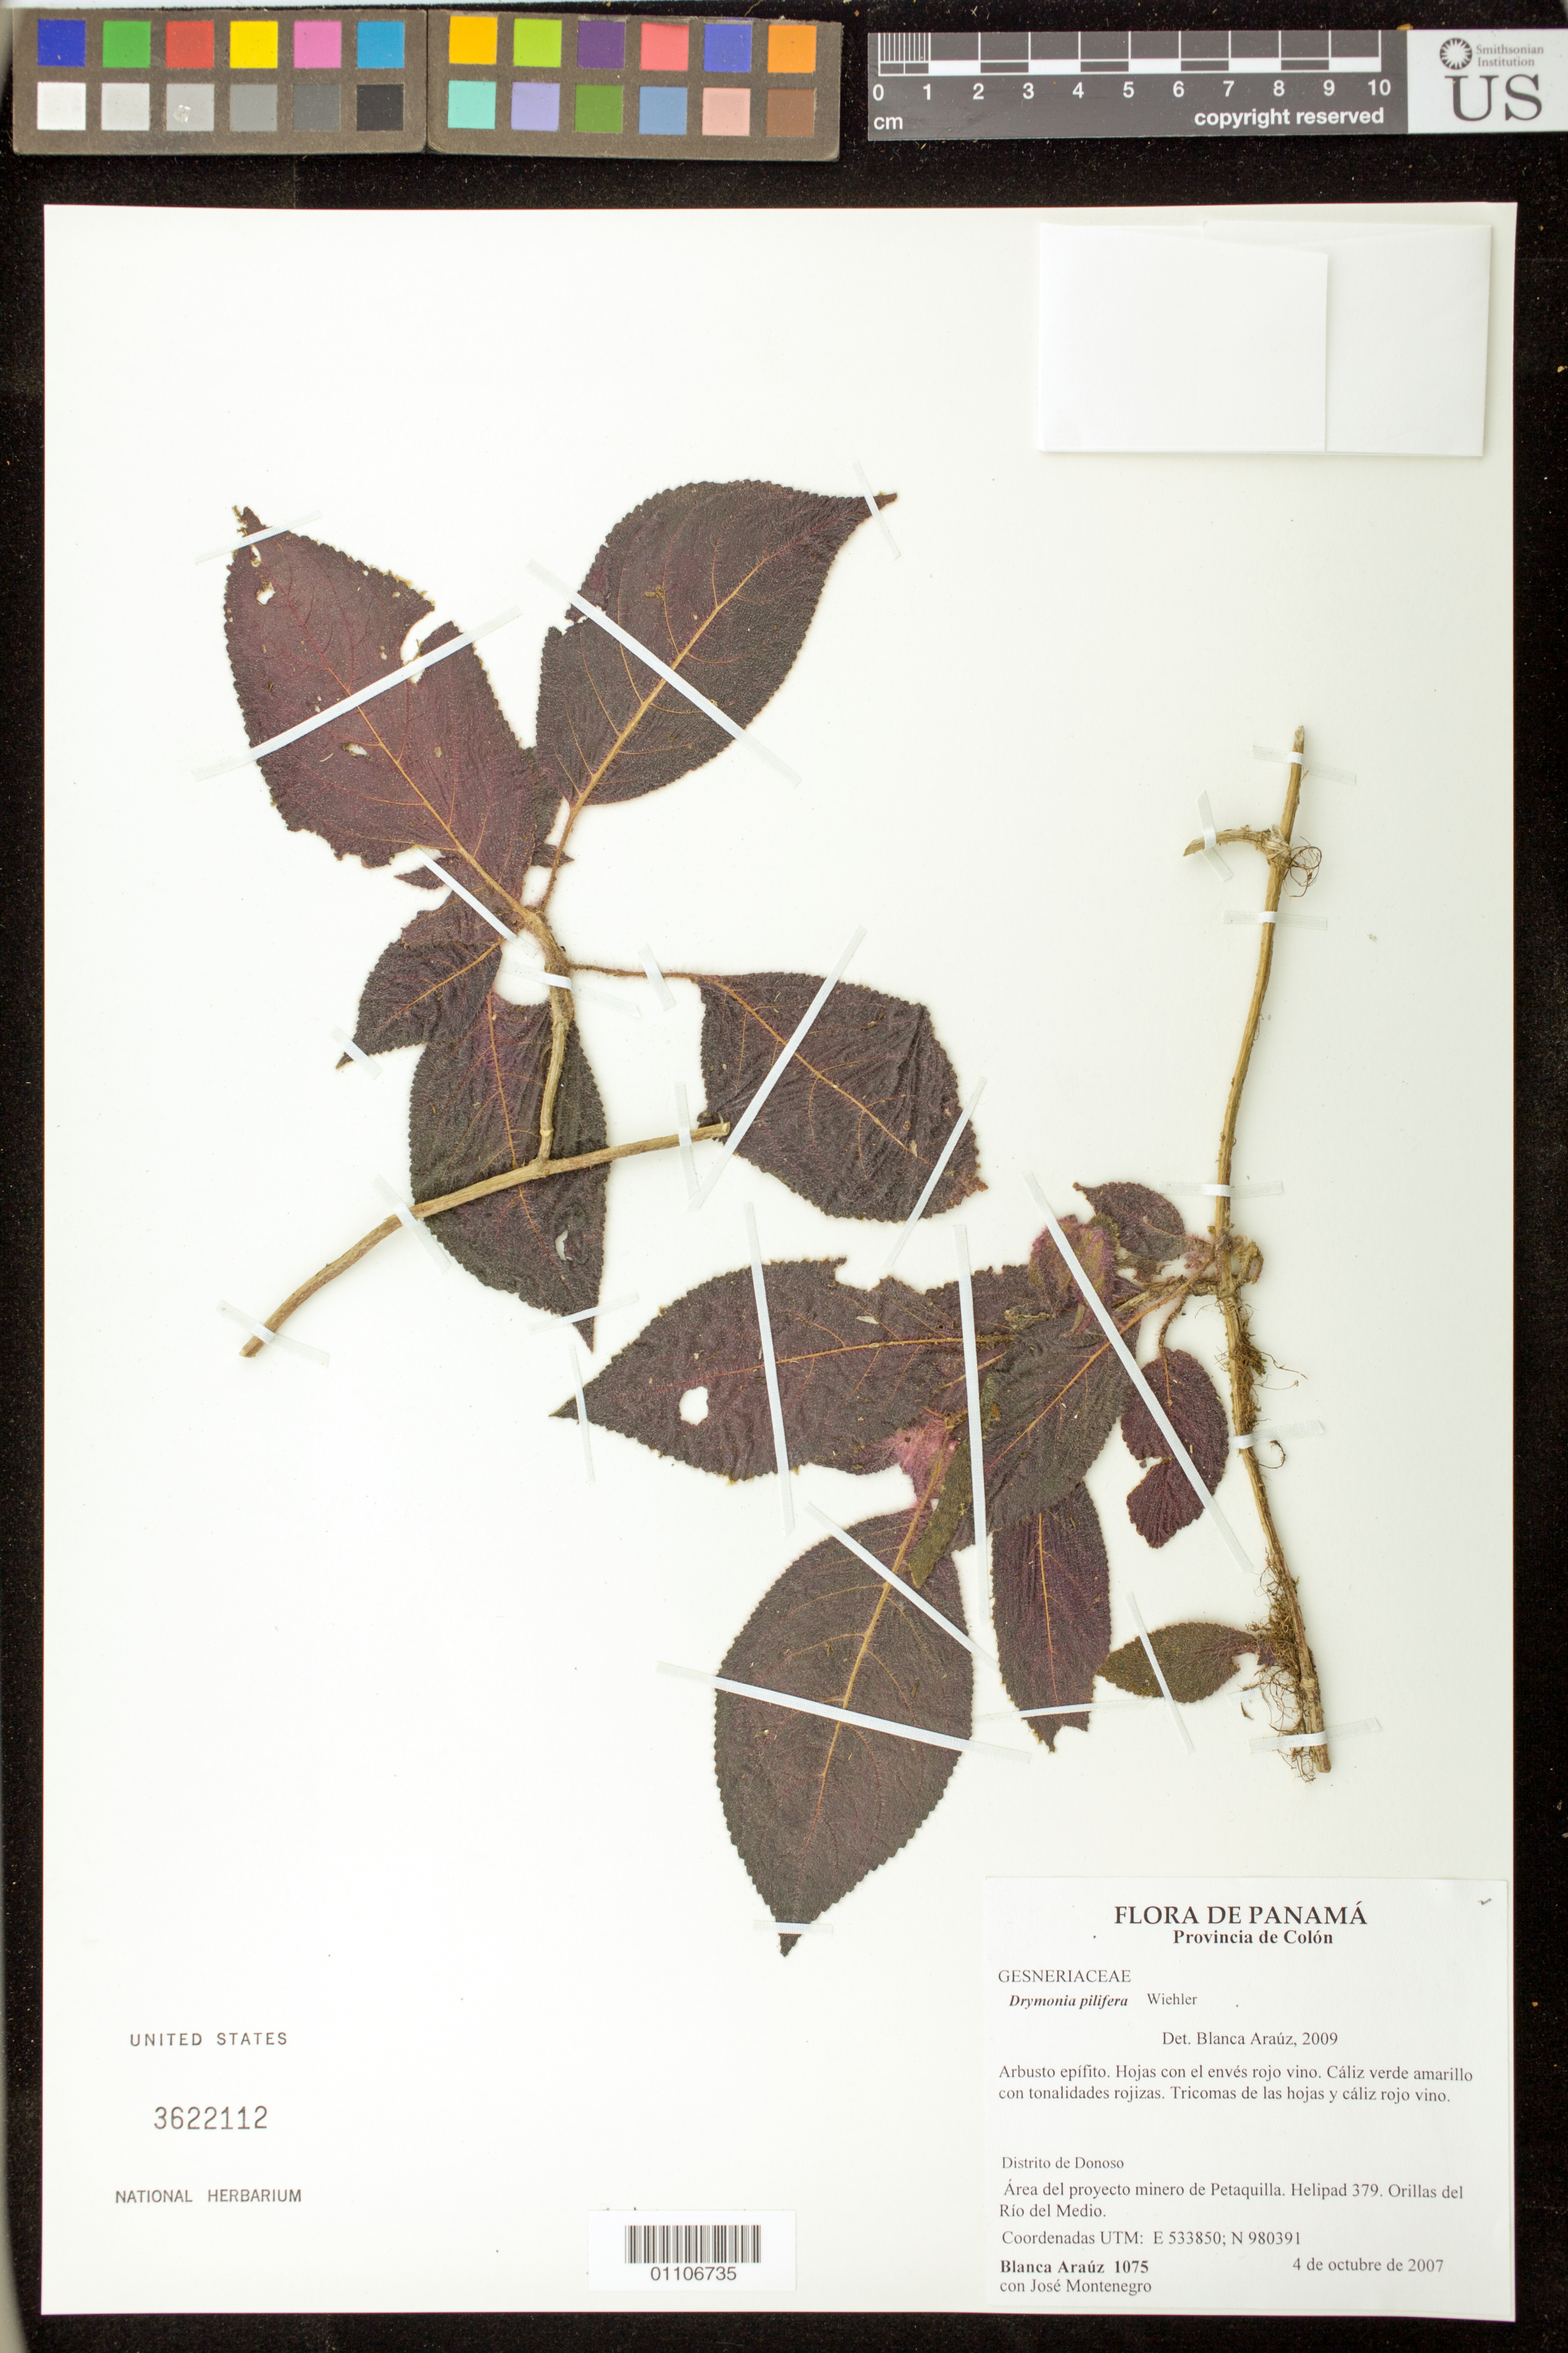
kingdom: Plantae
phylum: Tracheophyta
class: Magnoliopsida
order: Lamiales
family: Gesneriaceae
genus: Drymonia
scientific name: Drymonia pilifera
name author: Wiehler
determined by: Araúz, B.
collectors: B. Araúz & J. Montenegro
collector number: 1075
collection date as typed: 04 Oct 2007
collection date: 2007-10-04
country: Panama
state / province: Colón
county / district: Donoso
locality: Distrito de Donoso: Area del proyecto minero de Petaquilla. Helipad 379. Orillas del Rio del Medio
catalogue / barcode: US 3622112